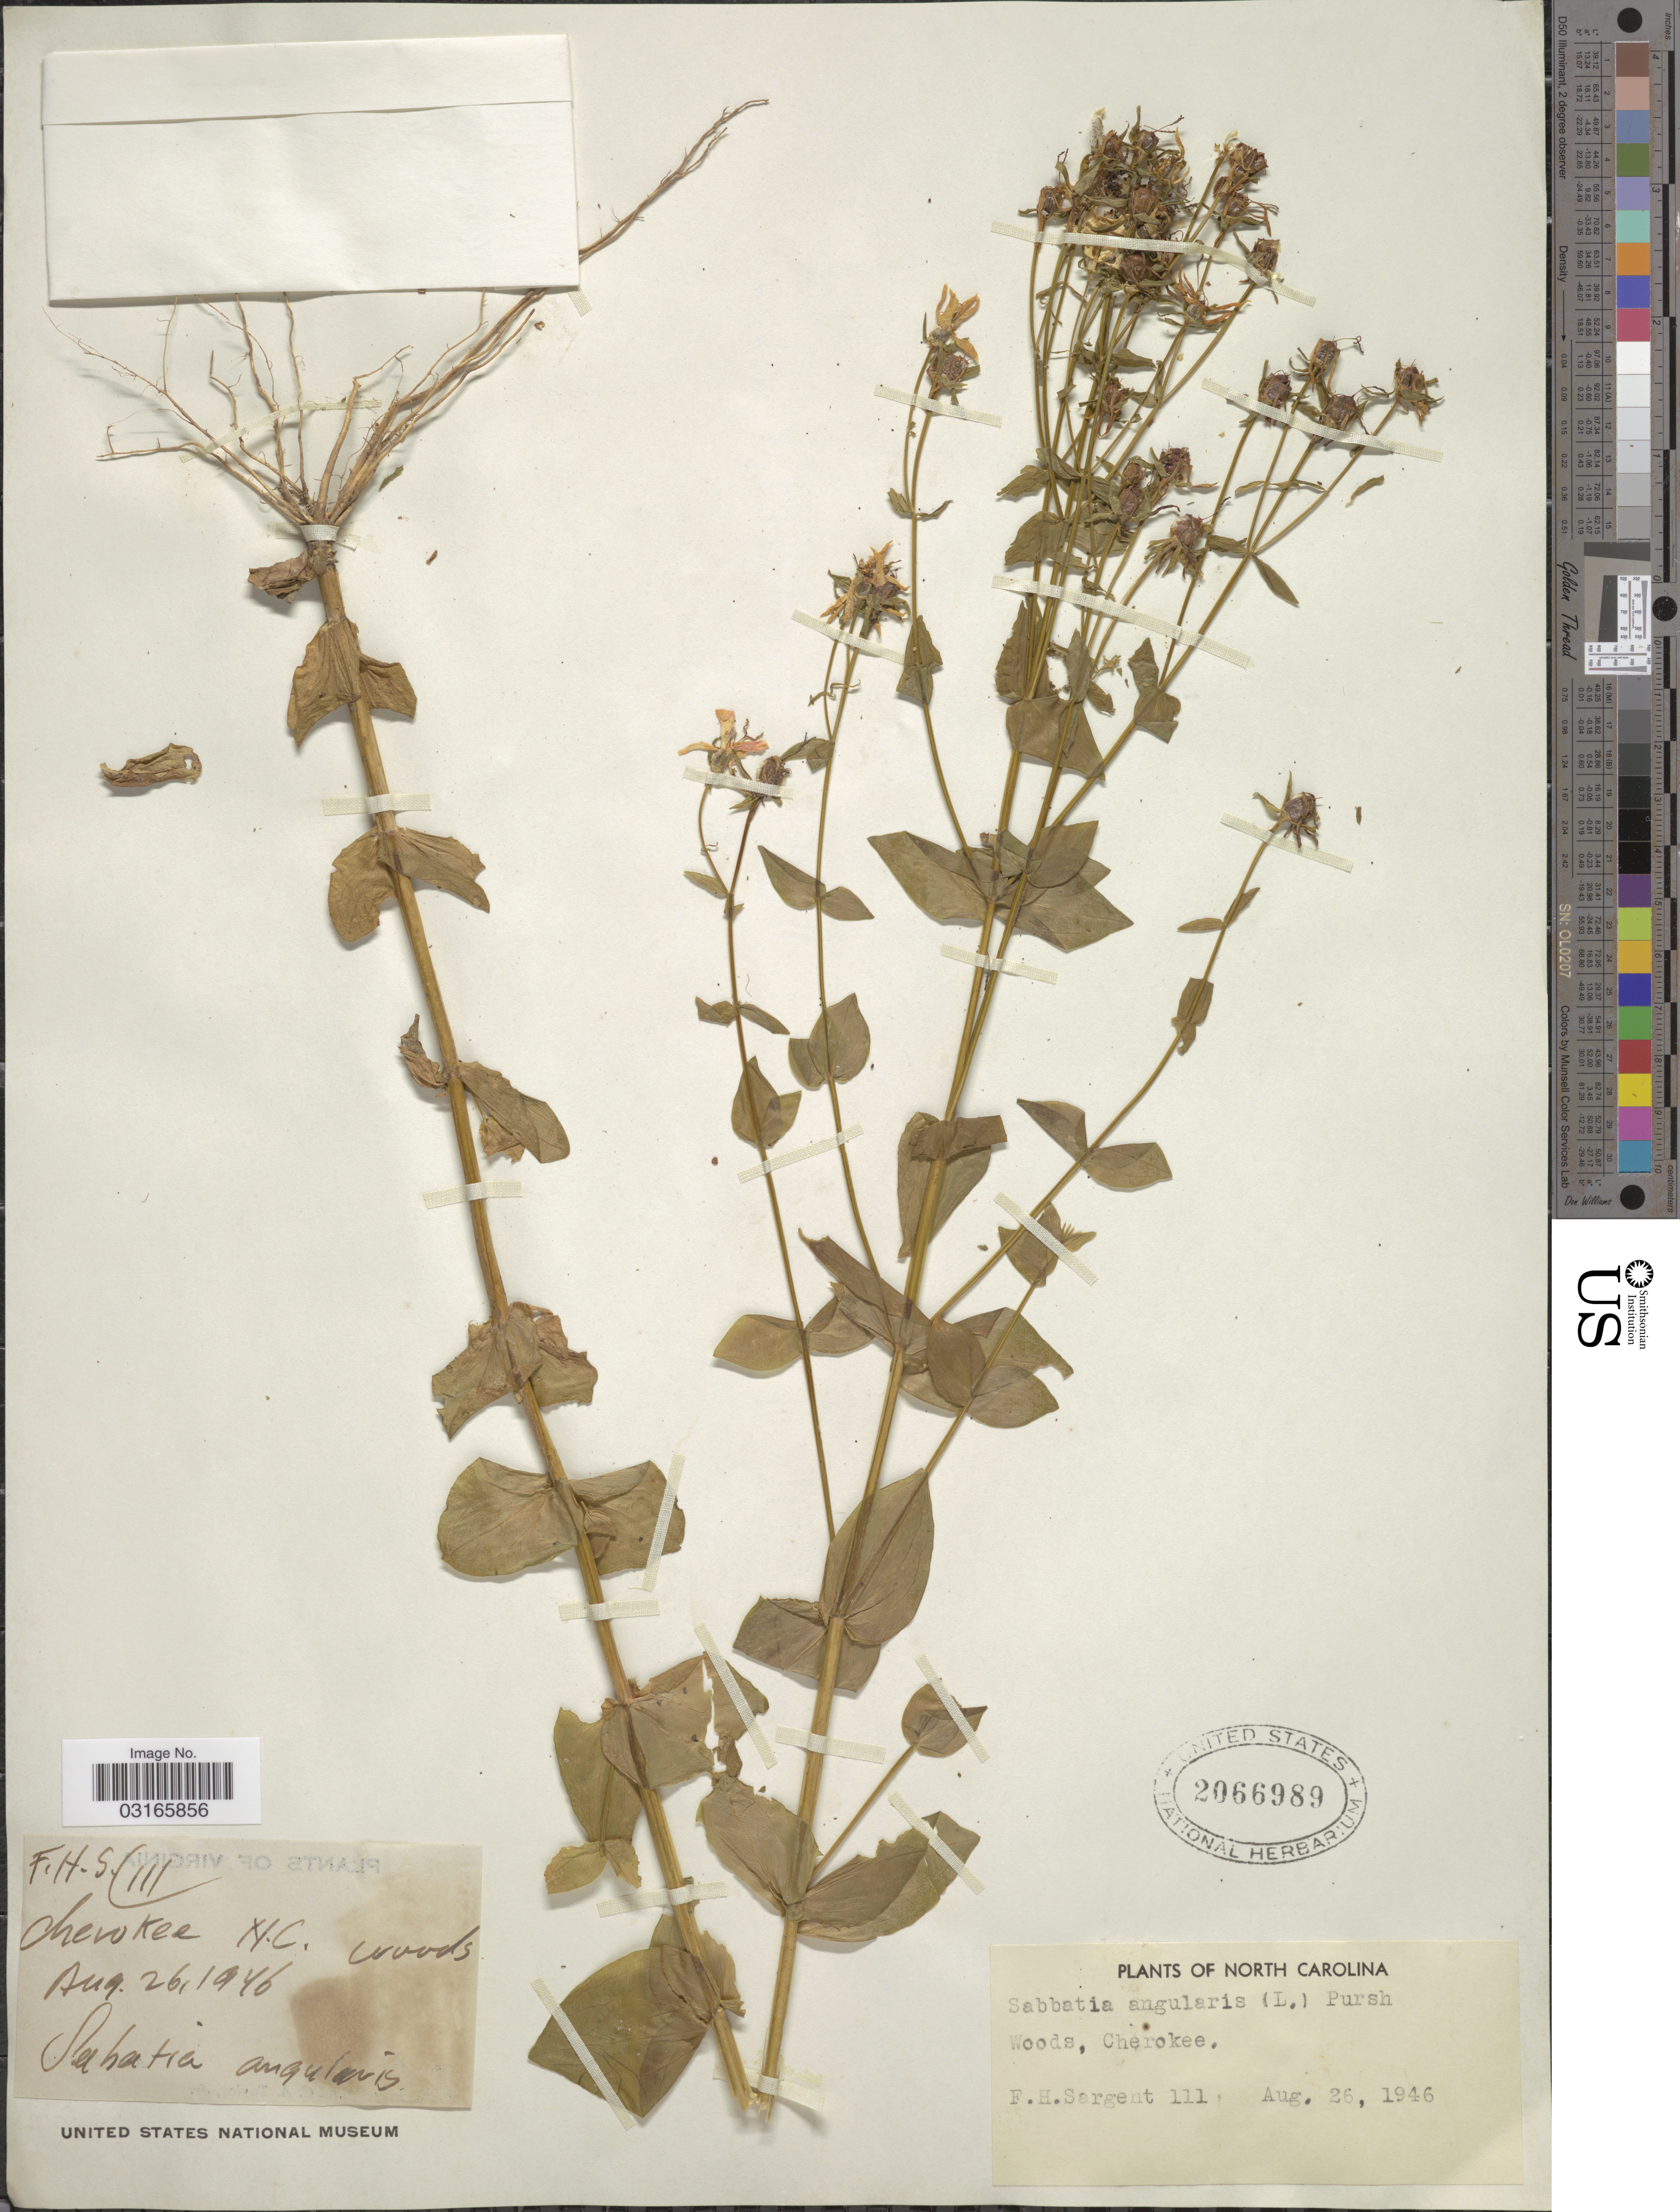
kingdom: Plantae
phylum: Tracheophyta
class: Magnoliopsida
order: Gentianales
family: Gentianaceae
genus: Sabatia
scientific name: Sabatia angularis (L.) Pursh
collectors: F. H. Sargent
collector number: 111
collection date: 1946-08-26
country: United States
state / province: North Carolina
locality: Cherokee.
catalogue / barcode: US 2066989